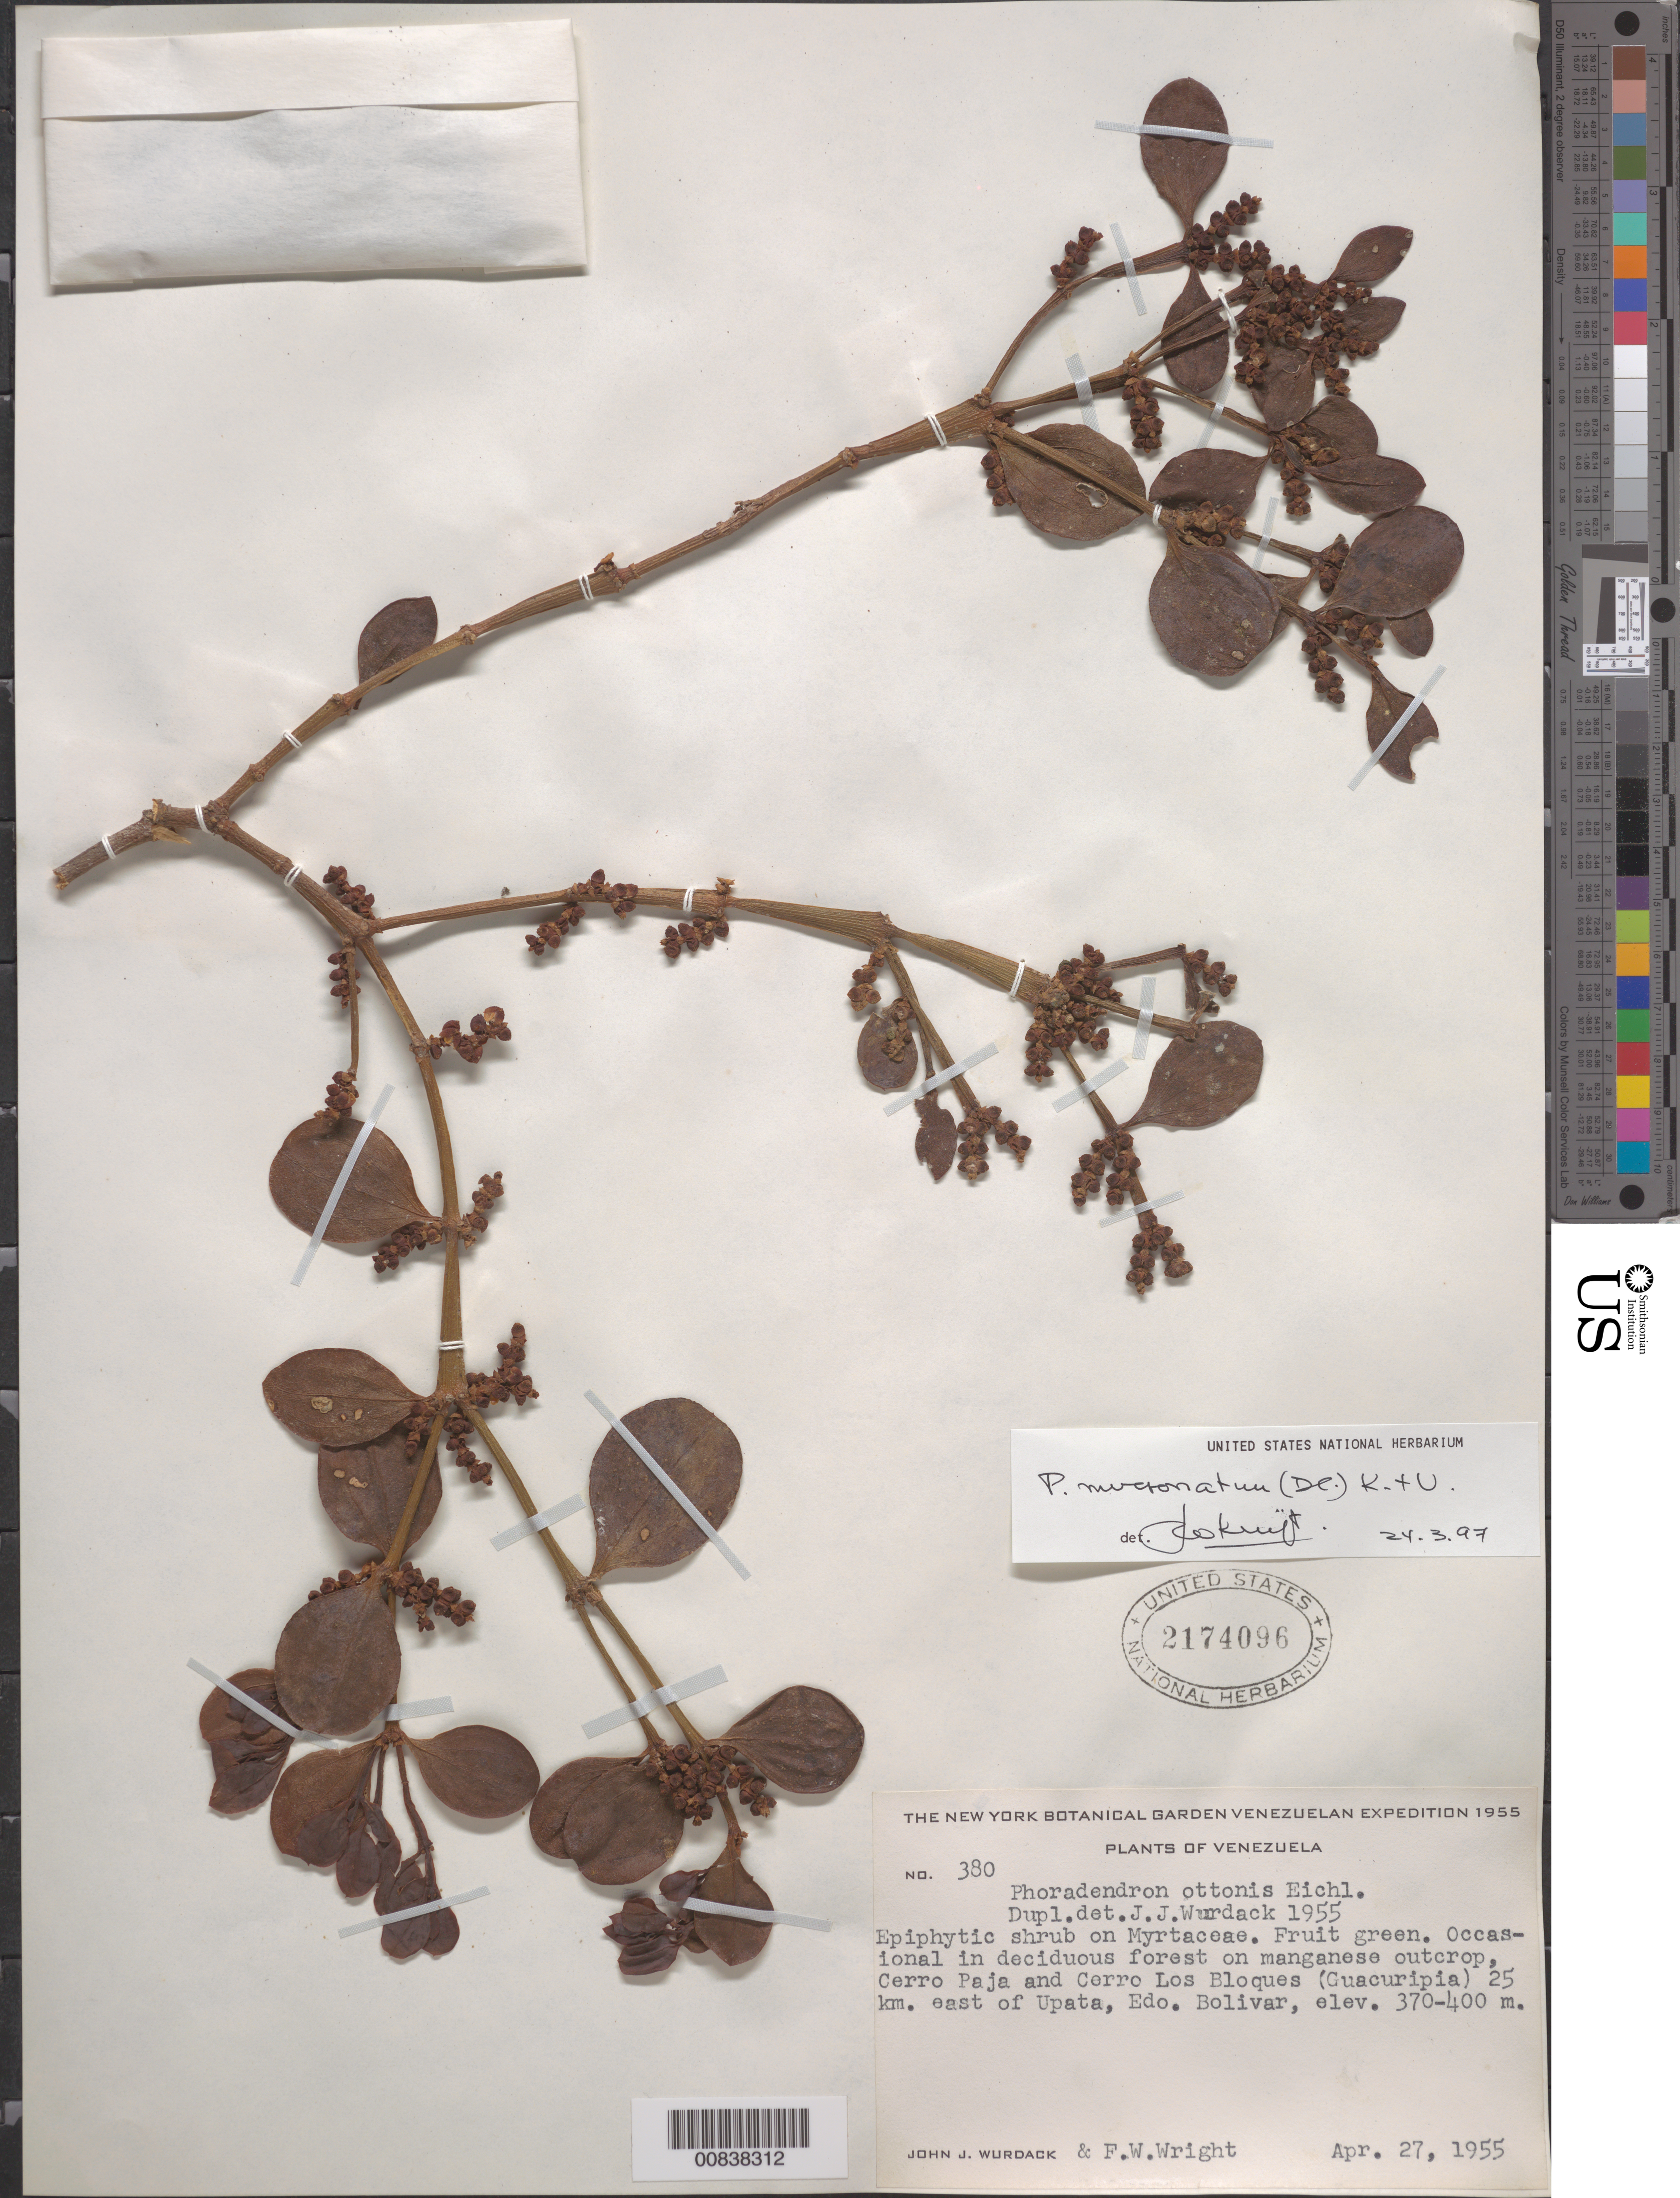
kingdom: Plantae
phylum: Tracheophyta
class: Magnoliopsida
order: Santalales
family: Viscaceae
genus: Phoradendron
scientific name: Phoradendron mucronatum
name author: (DC.) Krug & Urb.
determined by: Kuijt, Job, (CANADA)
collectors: J. J. Wurdack & F. W. Wright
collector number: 380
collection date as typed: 27-Apr-55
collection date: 1955-04-27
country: Venezuela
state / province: Bolívar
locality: Cerro Paja and Cerro Los Bloques (Guacuripia) 25 km E of Upata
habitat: On Myrtaceae; in deciduous forest on manganese outcrop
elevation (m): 370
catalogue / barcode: US 2174096